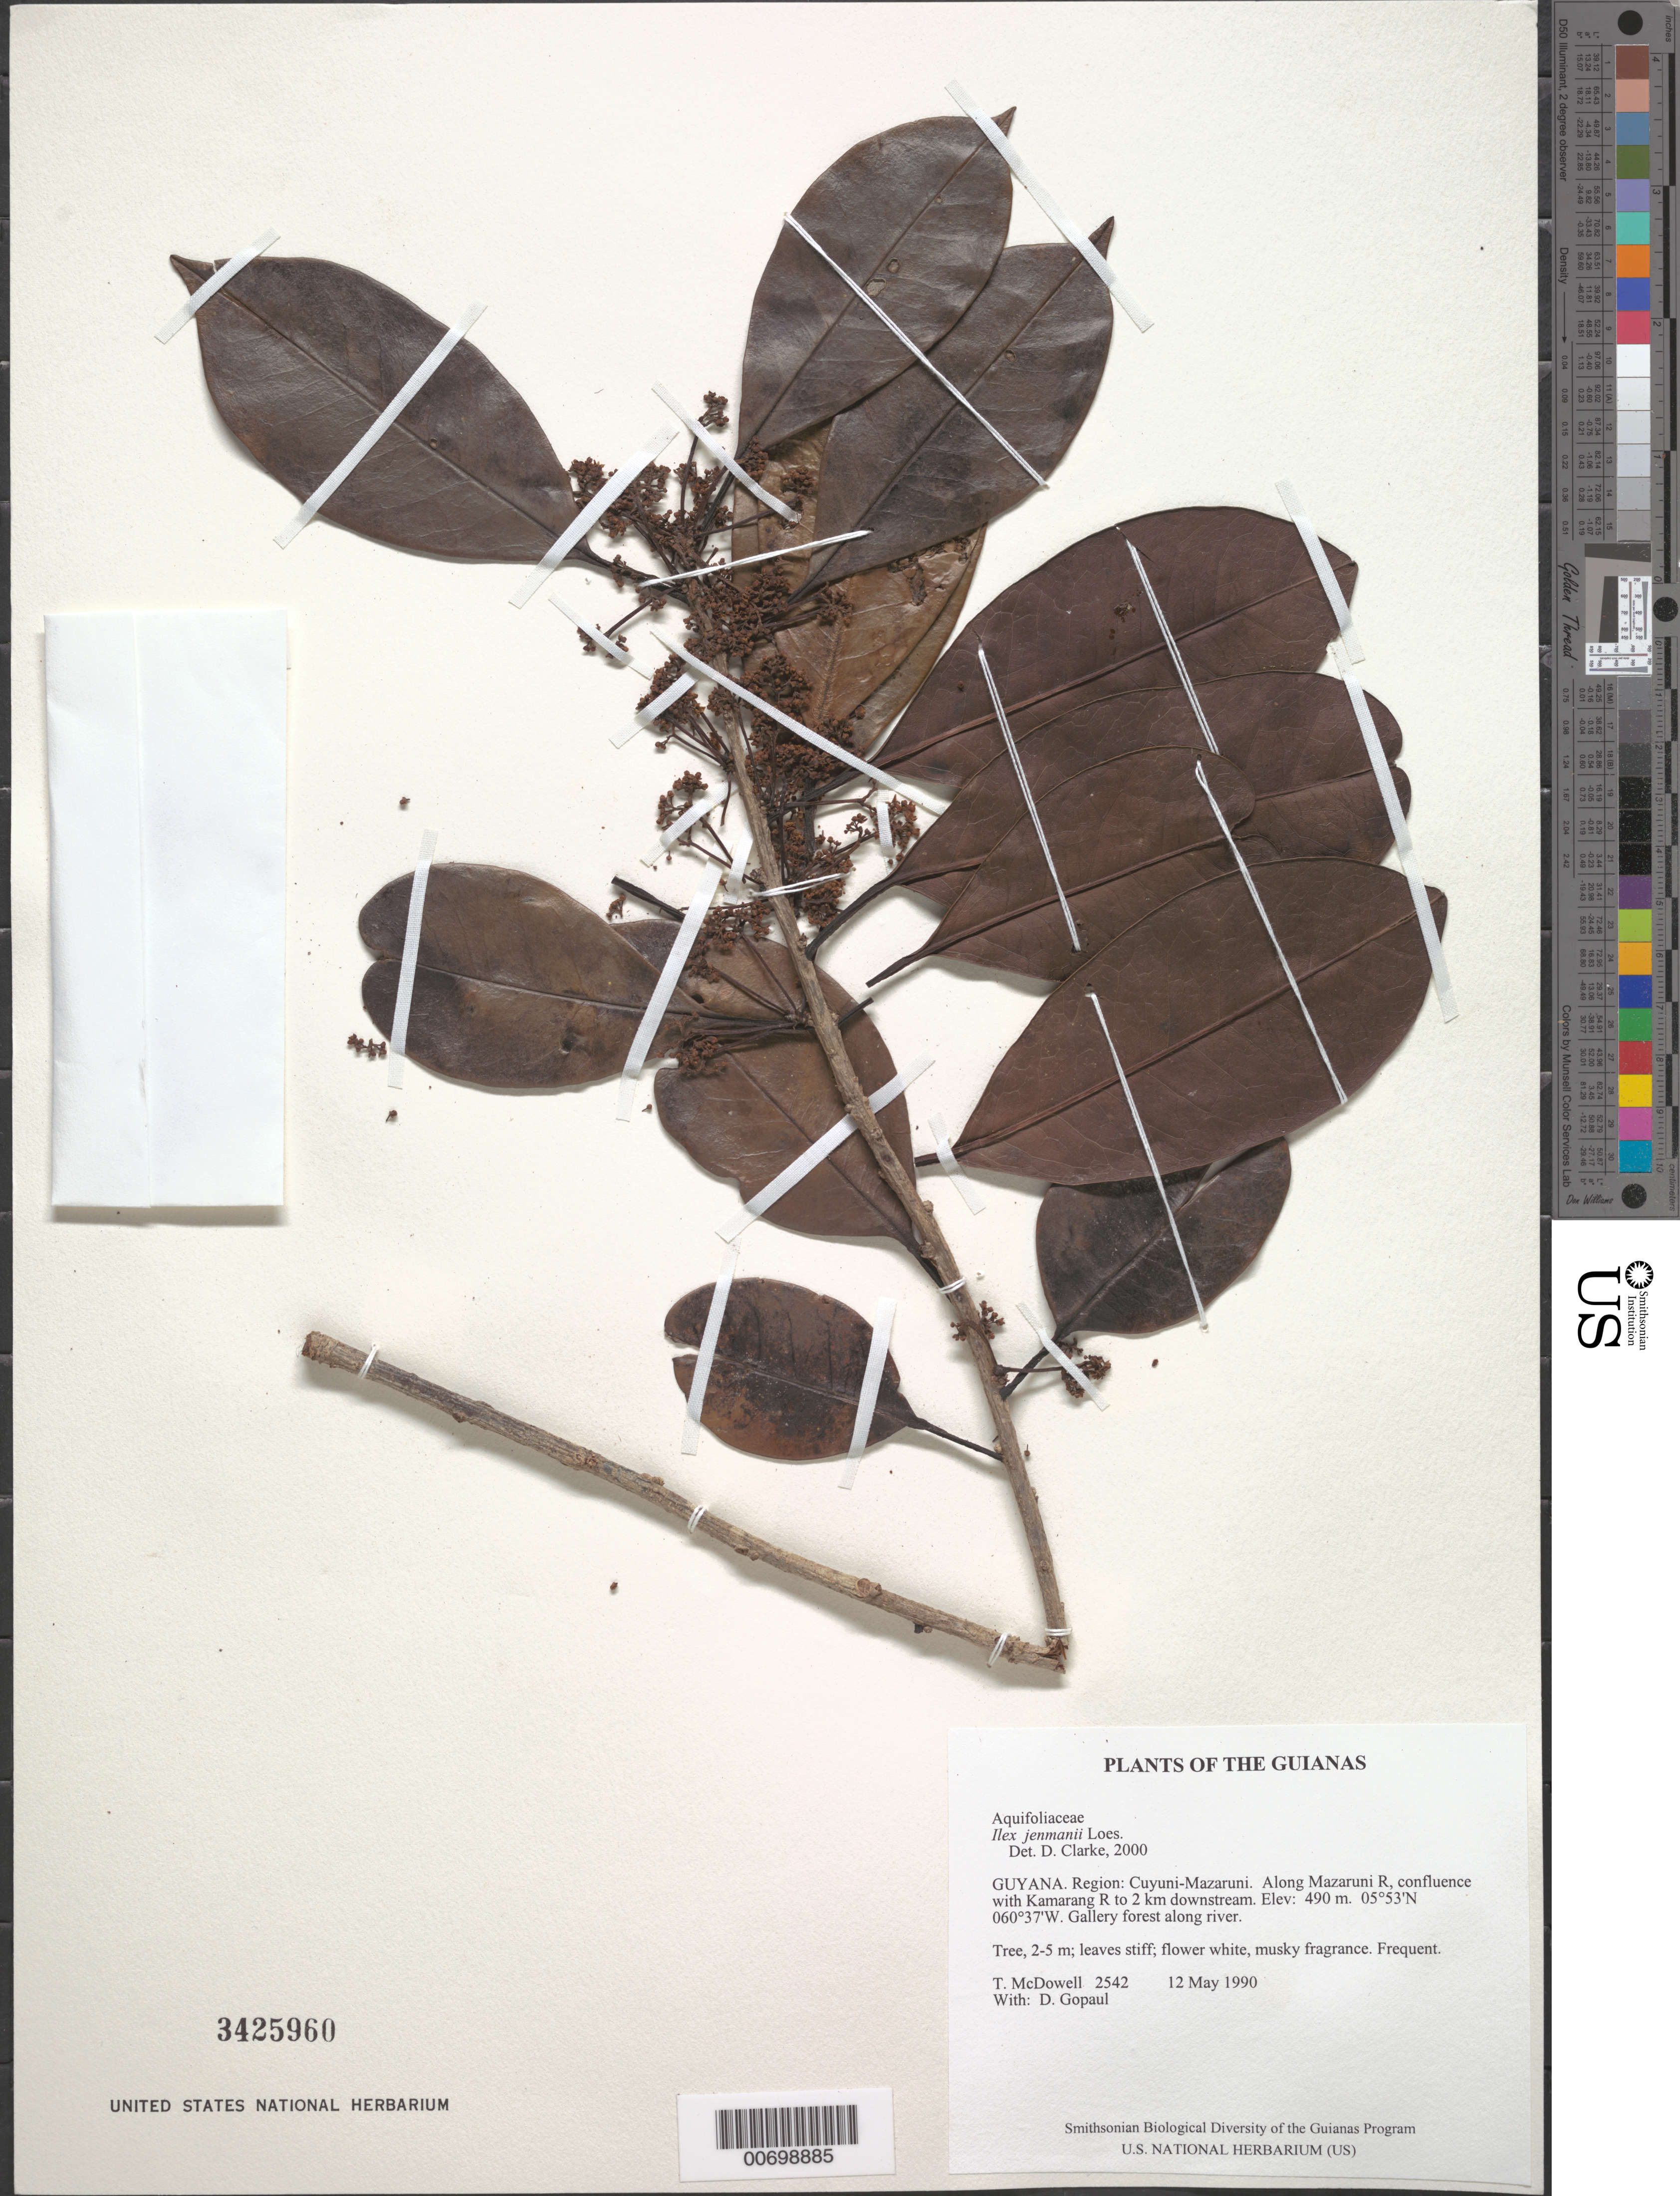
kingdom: Plantae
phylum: Tracheophyta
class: Magnoliopsida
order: Aquifoliales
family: Aquifoliaceae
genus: Ilex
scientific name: Ilex jenmanii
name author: Loes.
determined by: Clarke, H. D., University of North Carolina (Asheville)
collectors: T. McDowell & D. Gopaul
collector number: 2542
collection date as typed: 12 May 1990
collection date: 1990-05-12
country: Guyana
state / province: Cuyuni-Mazaruni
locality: Along Mazaruni R, confluence with Kamarang R to 2 km downstream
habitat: Gallery forest along river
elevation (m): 490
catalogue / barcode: US 3425960